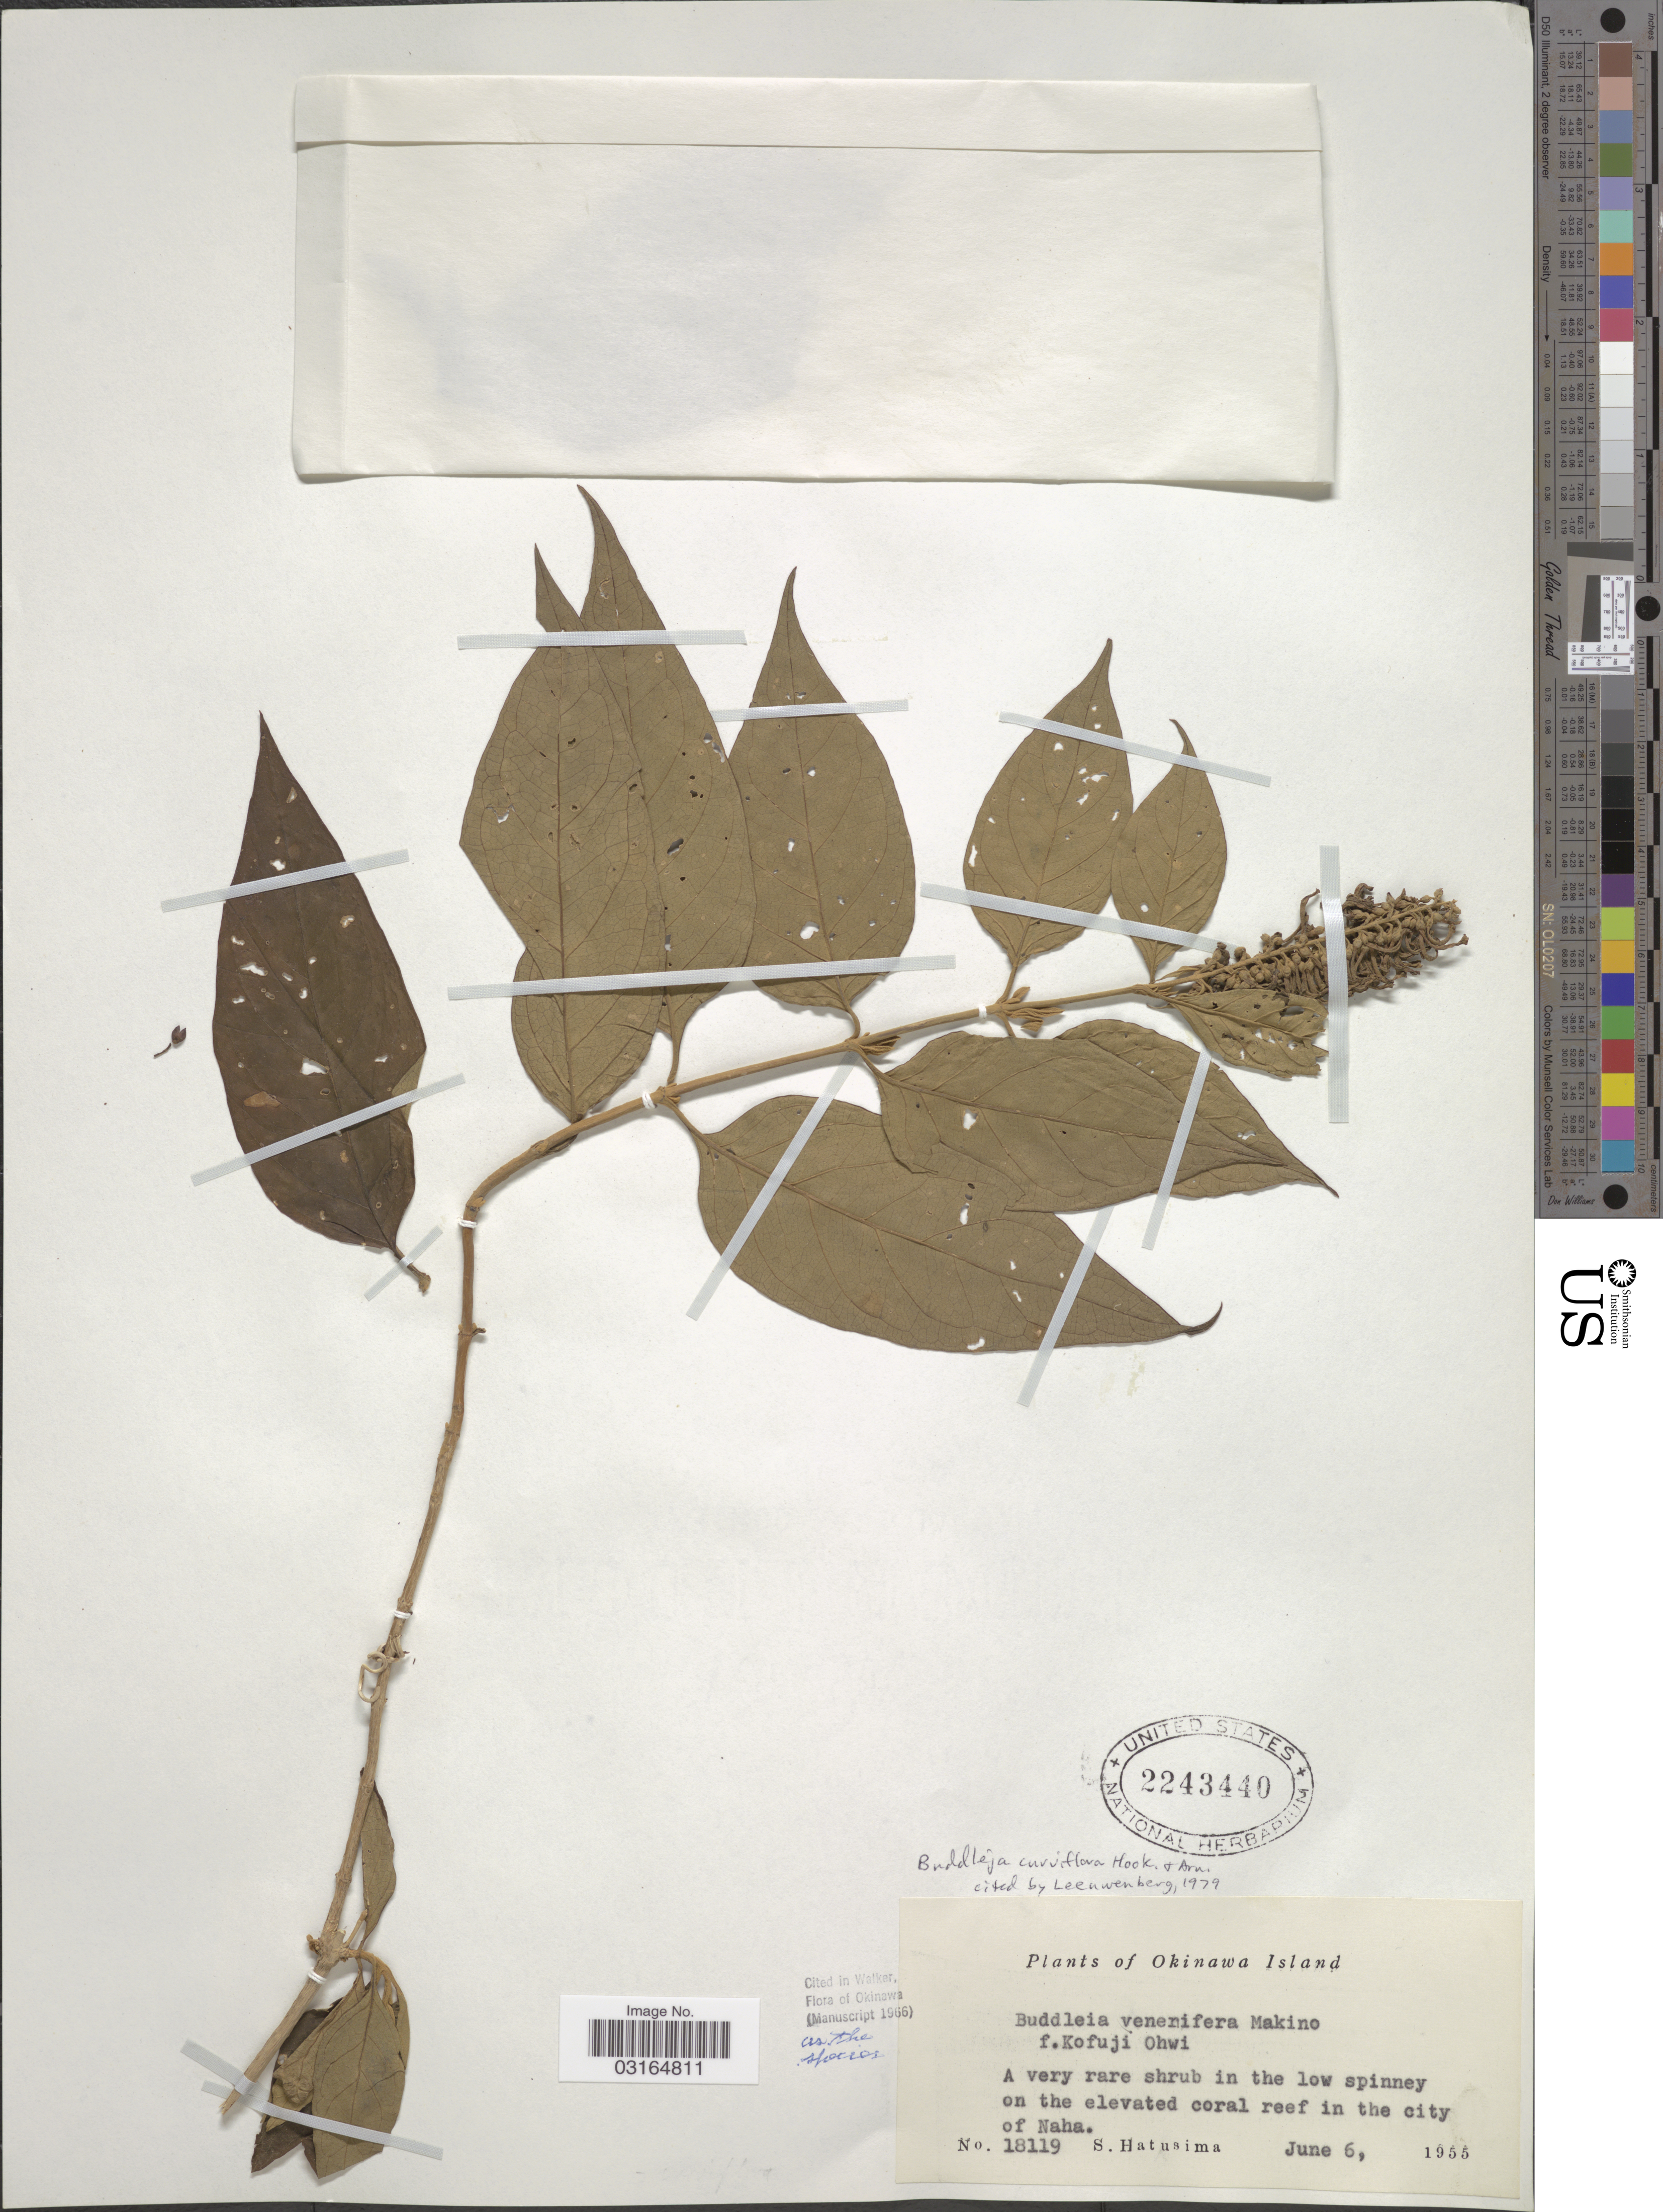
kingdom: Plantae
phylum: Tracheophyta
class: Magnoliopsida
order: Lamiales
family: Scrophulariaceae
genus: Buddleja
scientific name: Buddleja curviflora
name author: W. Hook. & Arn.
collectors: S. Hatusima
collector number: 18119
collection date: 1955-06-06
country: Japan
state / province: Okinawa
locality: Okinawa Island. On the elevated coral reef in the city of Naha.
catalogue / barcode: US 2243440